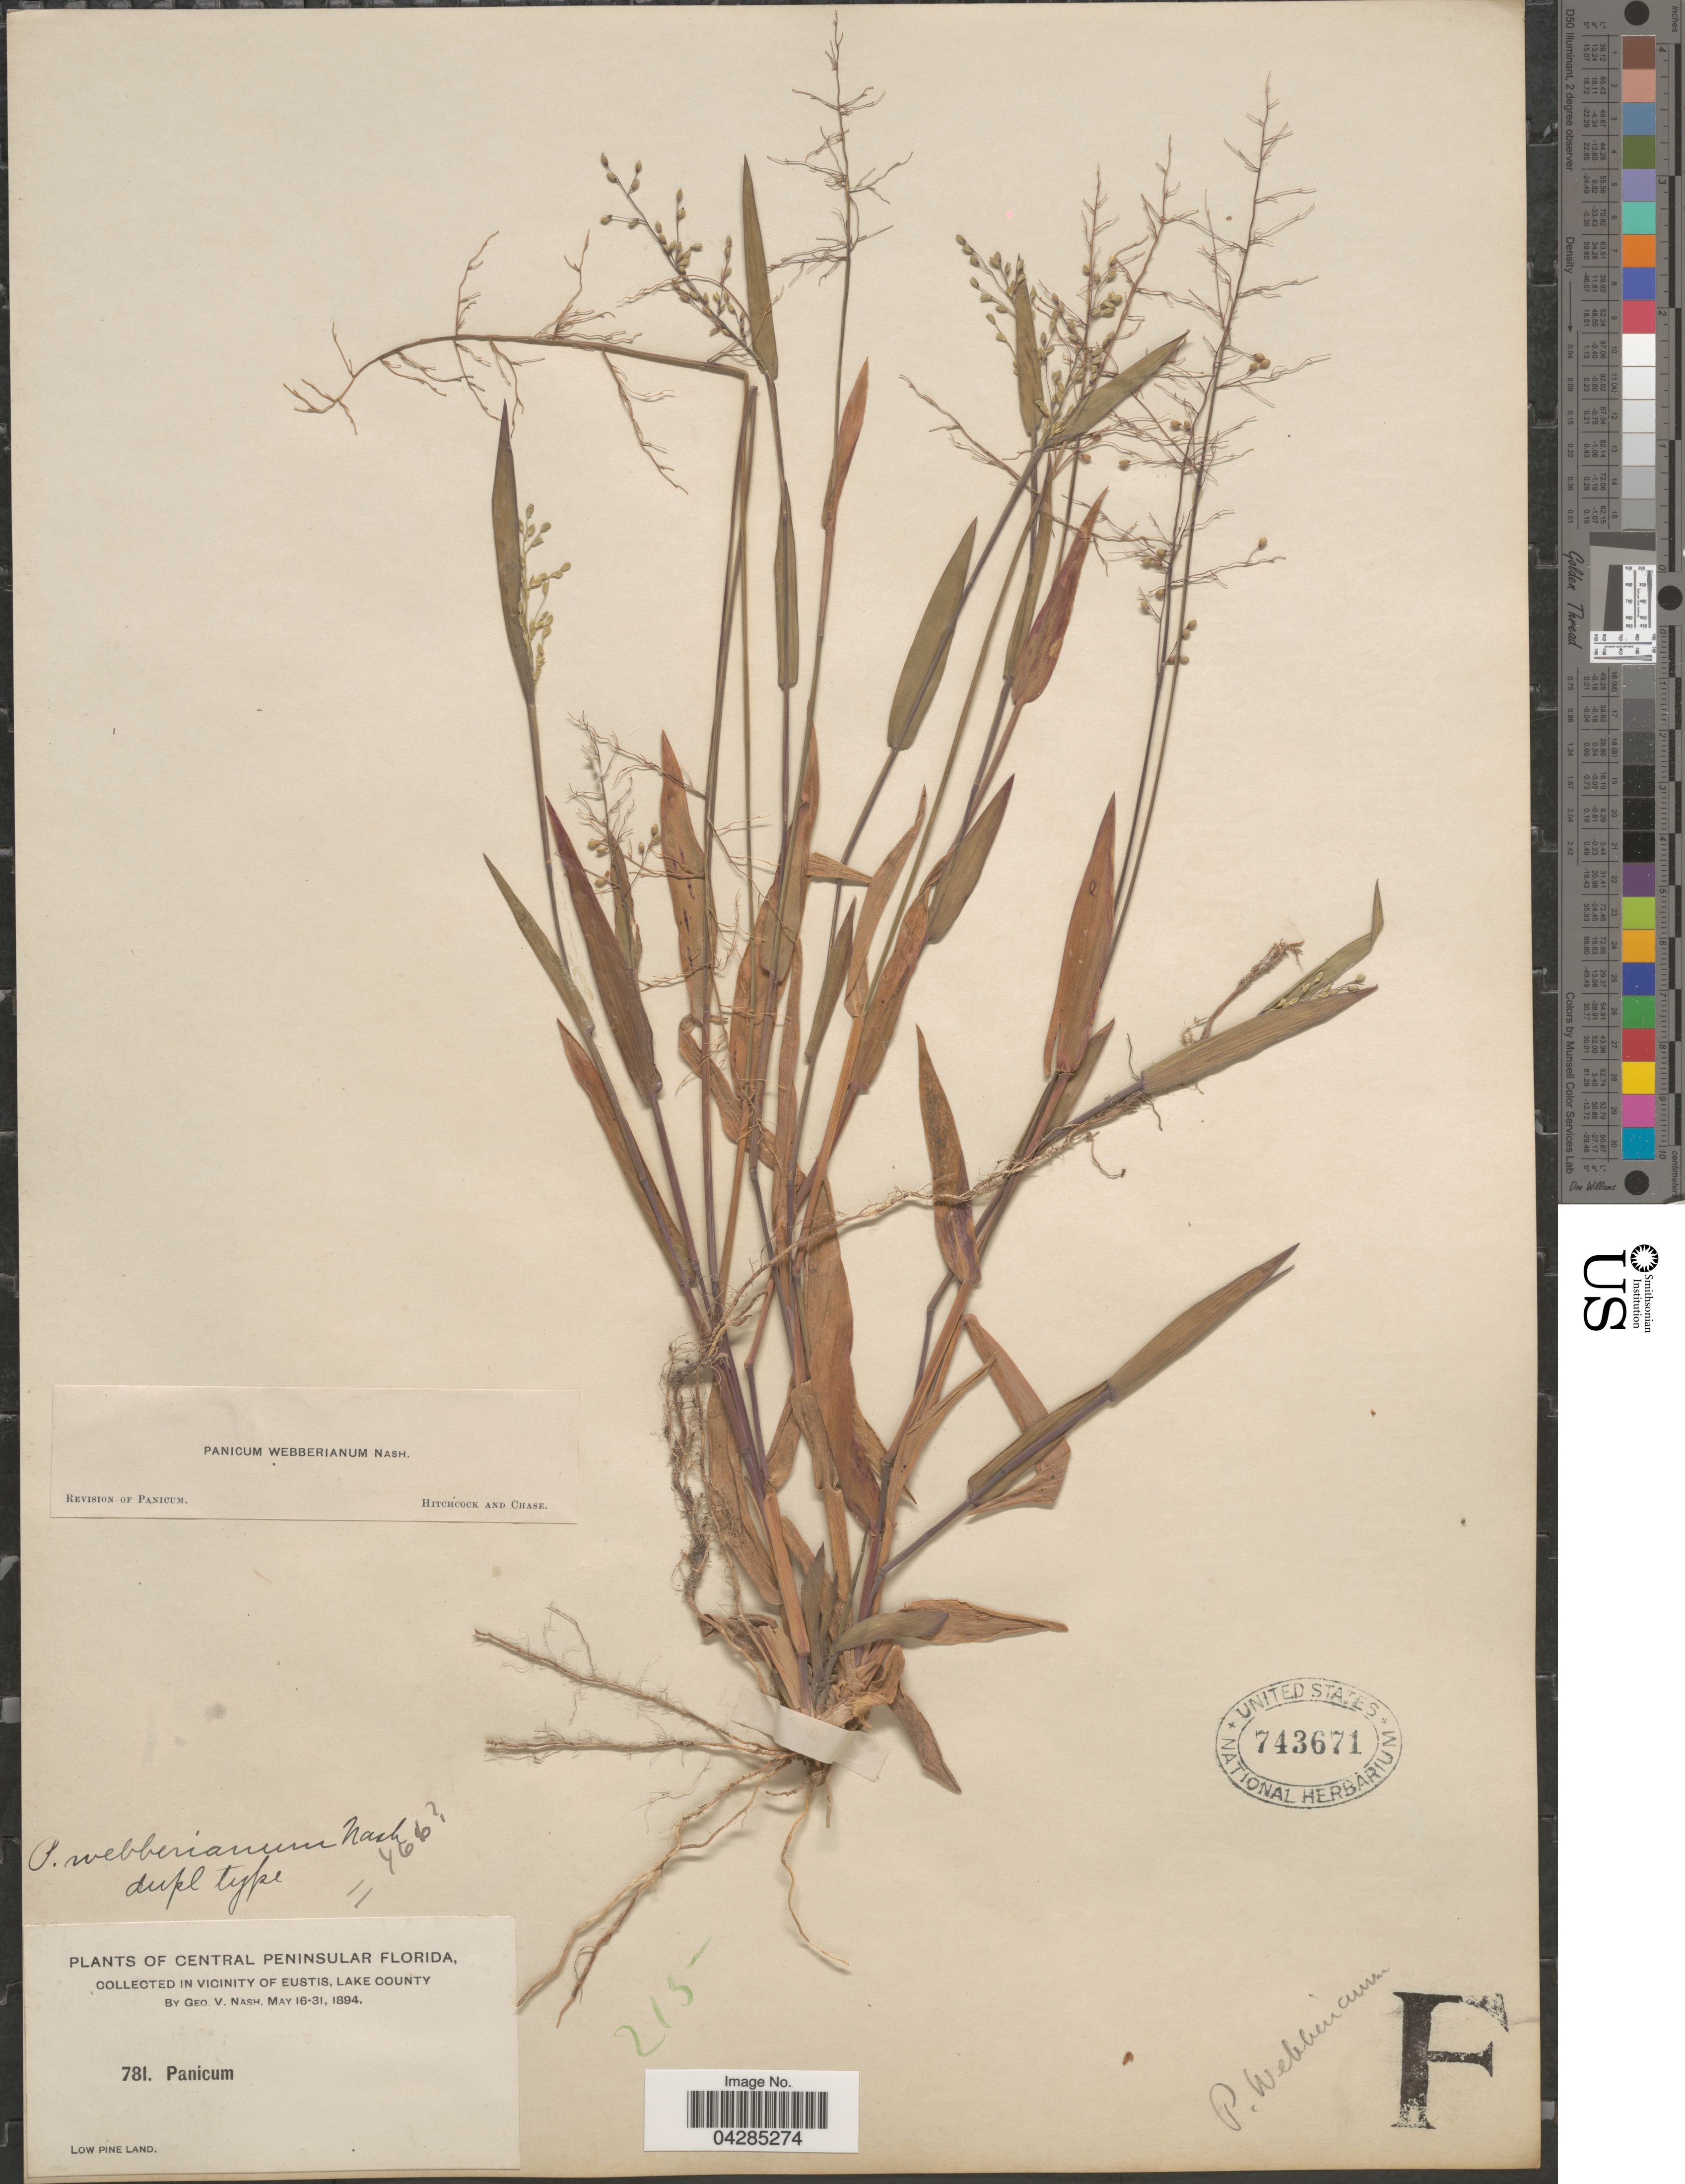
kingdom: Plantae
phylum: Tracheophyta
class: Liliopsida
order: Poales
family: Poaceae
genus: Dichanthelium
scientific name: Dichanthelium portoricense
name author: (Desv. ex Ham.) B.F. Hansen & Wunderlin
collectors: G. V. Nash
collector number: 781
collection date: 1894-05-16/1894-05-31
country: United States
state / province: Florida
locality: Central Peninsular Florida. In vicinity of Eustis, Lake County.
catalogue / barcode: US 743671